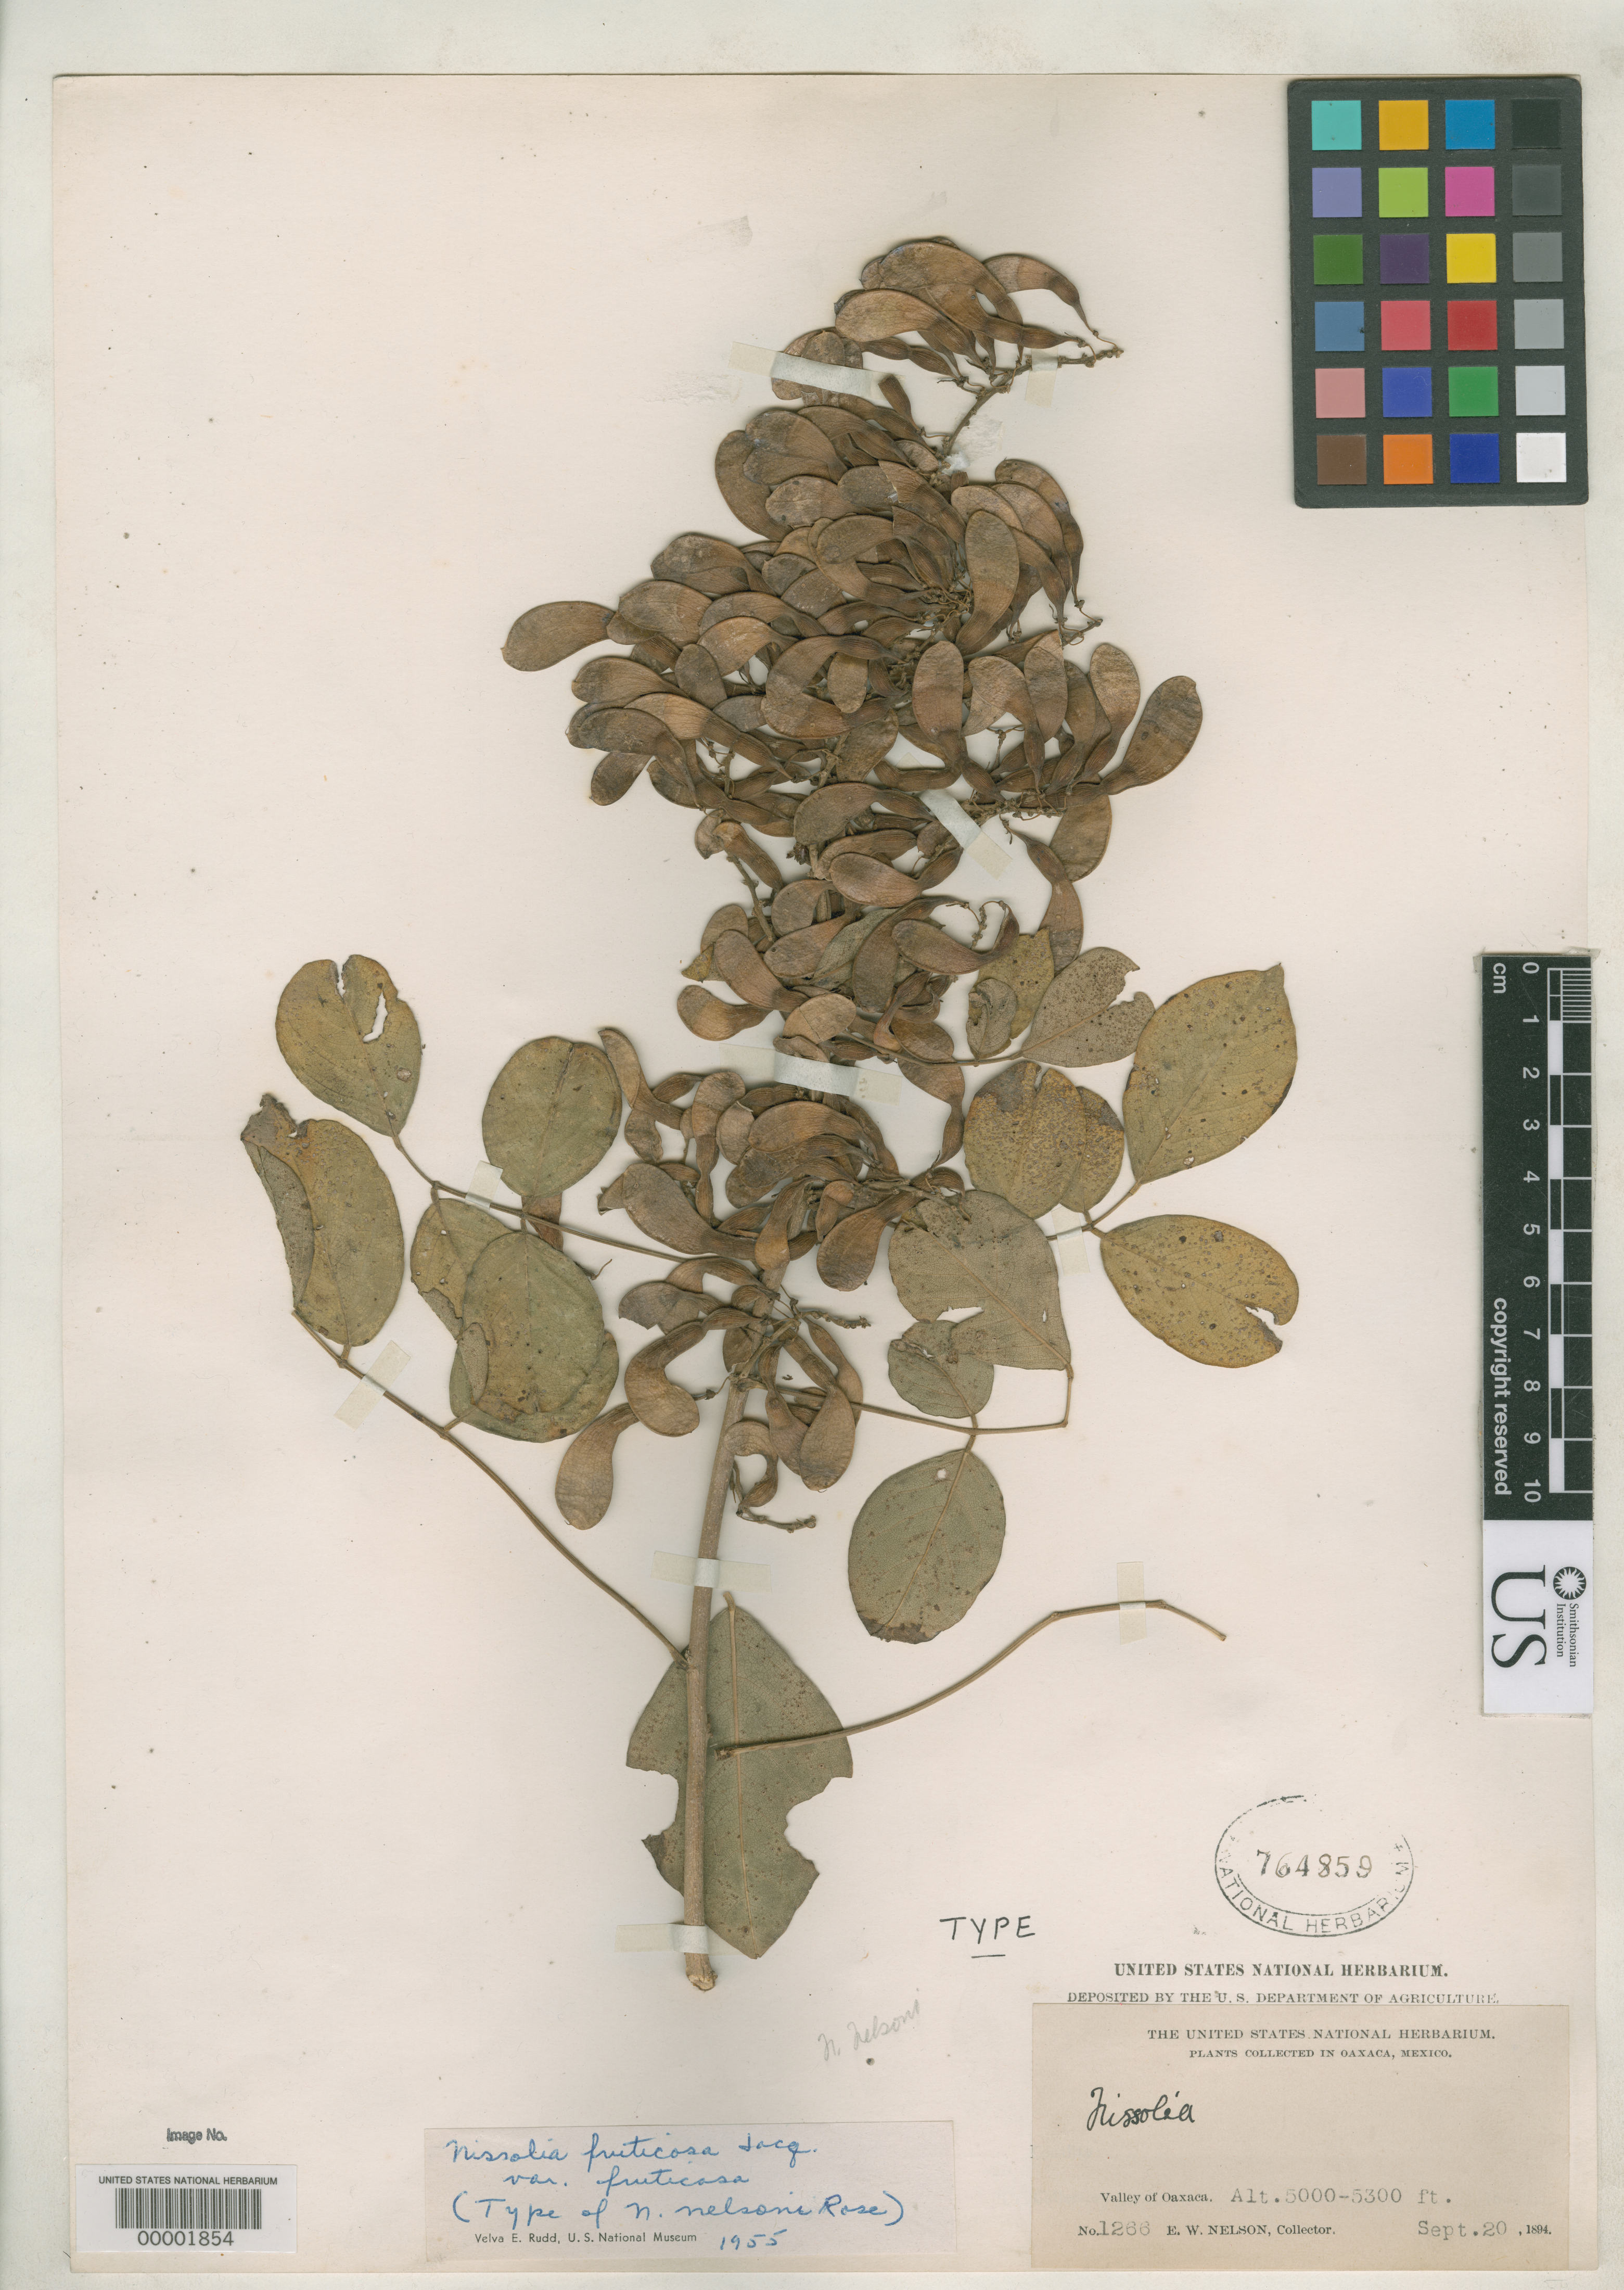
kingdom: Plantae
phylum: Tracheophyta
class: Magnoliopsida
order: Fabales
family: Fabaceae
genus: Nissolia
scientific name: Nissolia nelsonii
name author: Rose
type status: Lectotype; Isosyntype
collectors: E. W. Nelson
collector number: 1266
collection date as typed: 20 Sep 1894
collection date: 1894-09-20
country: Mexico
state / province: Oaxaca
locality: Valley of Oaxaca; alt. 5000-5300 ft.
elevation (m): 1524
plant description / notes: Annotated by Rudd (1955) as "Type".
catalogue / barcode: US 764859